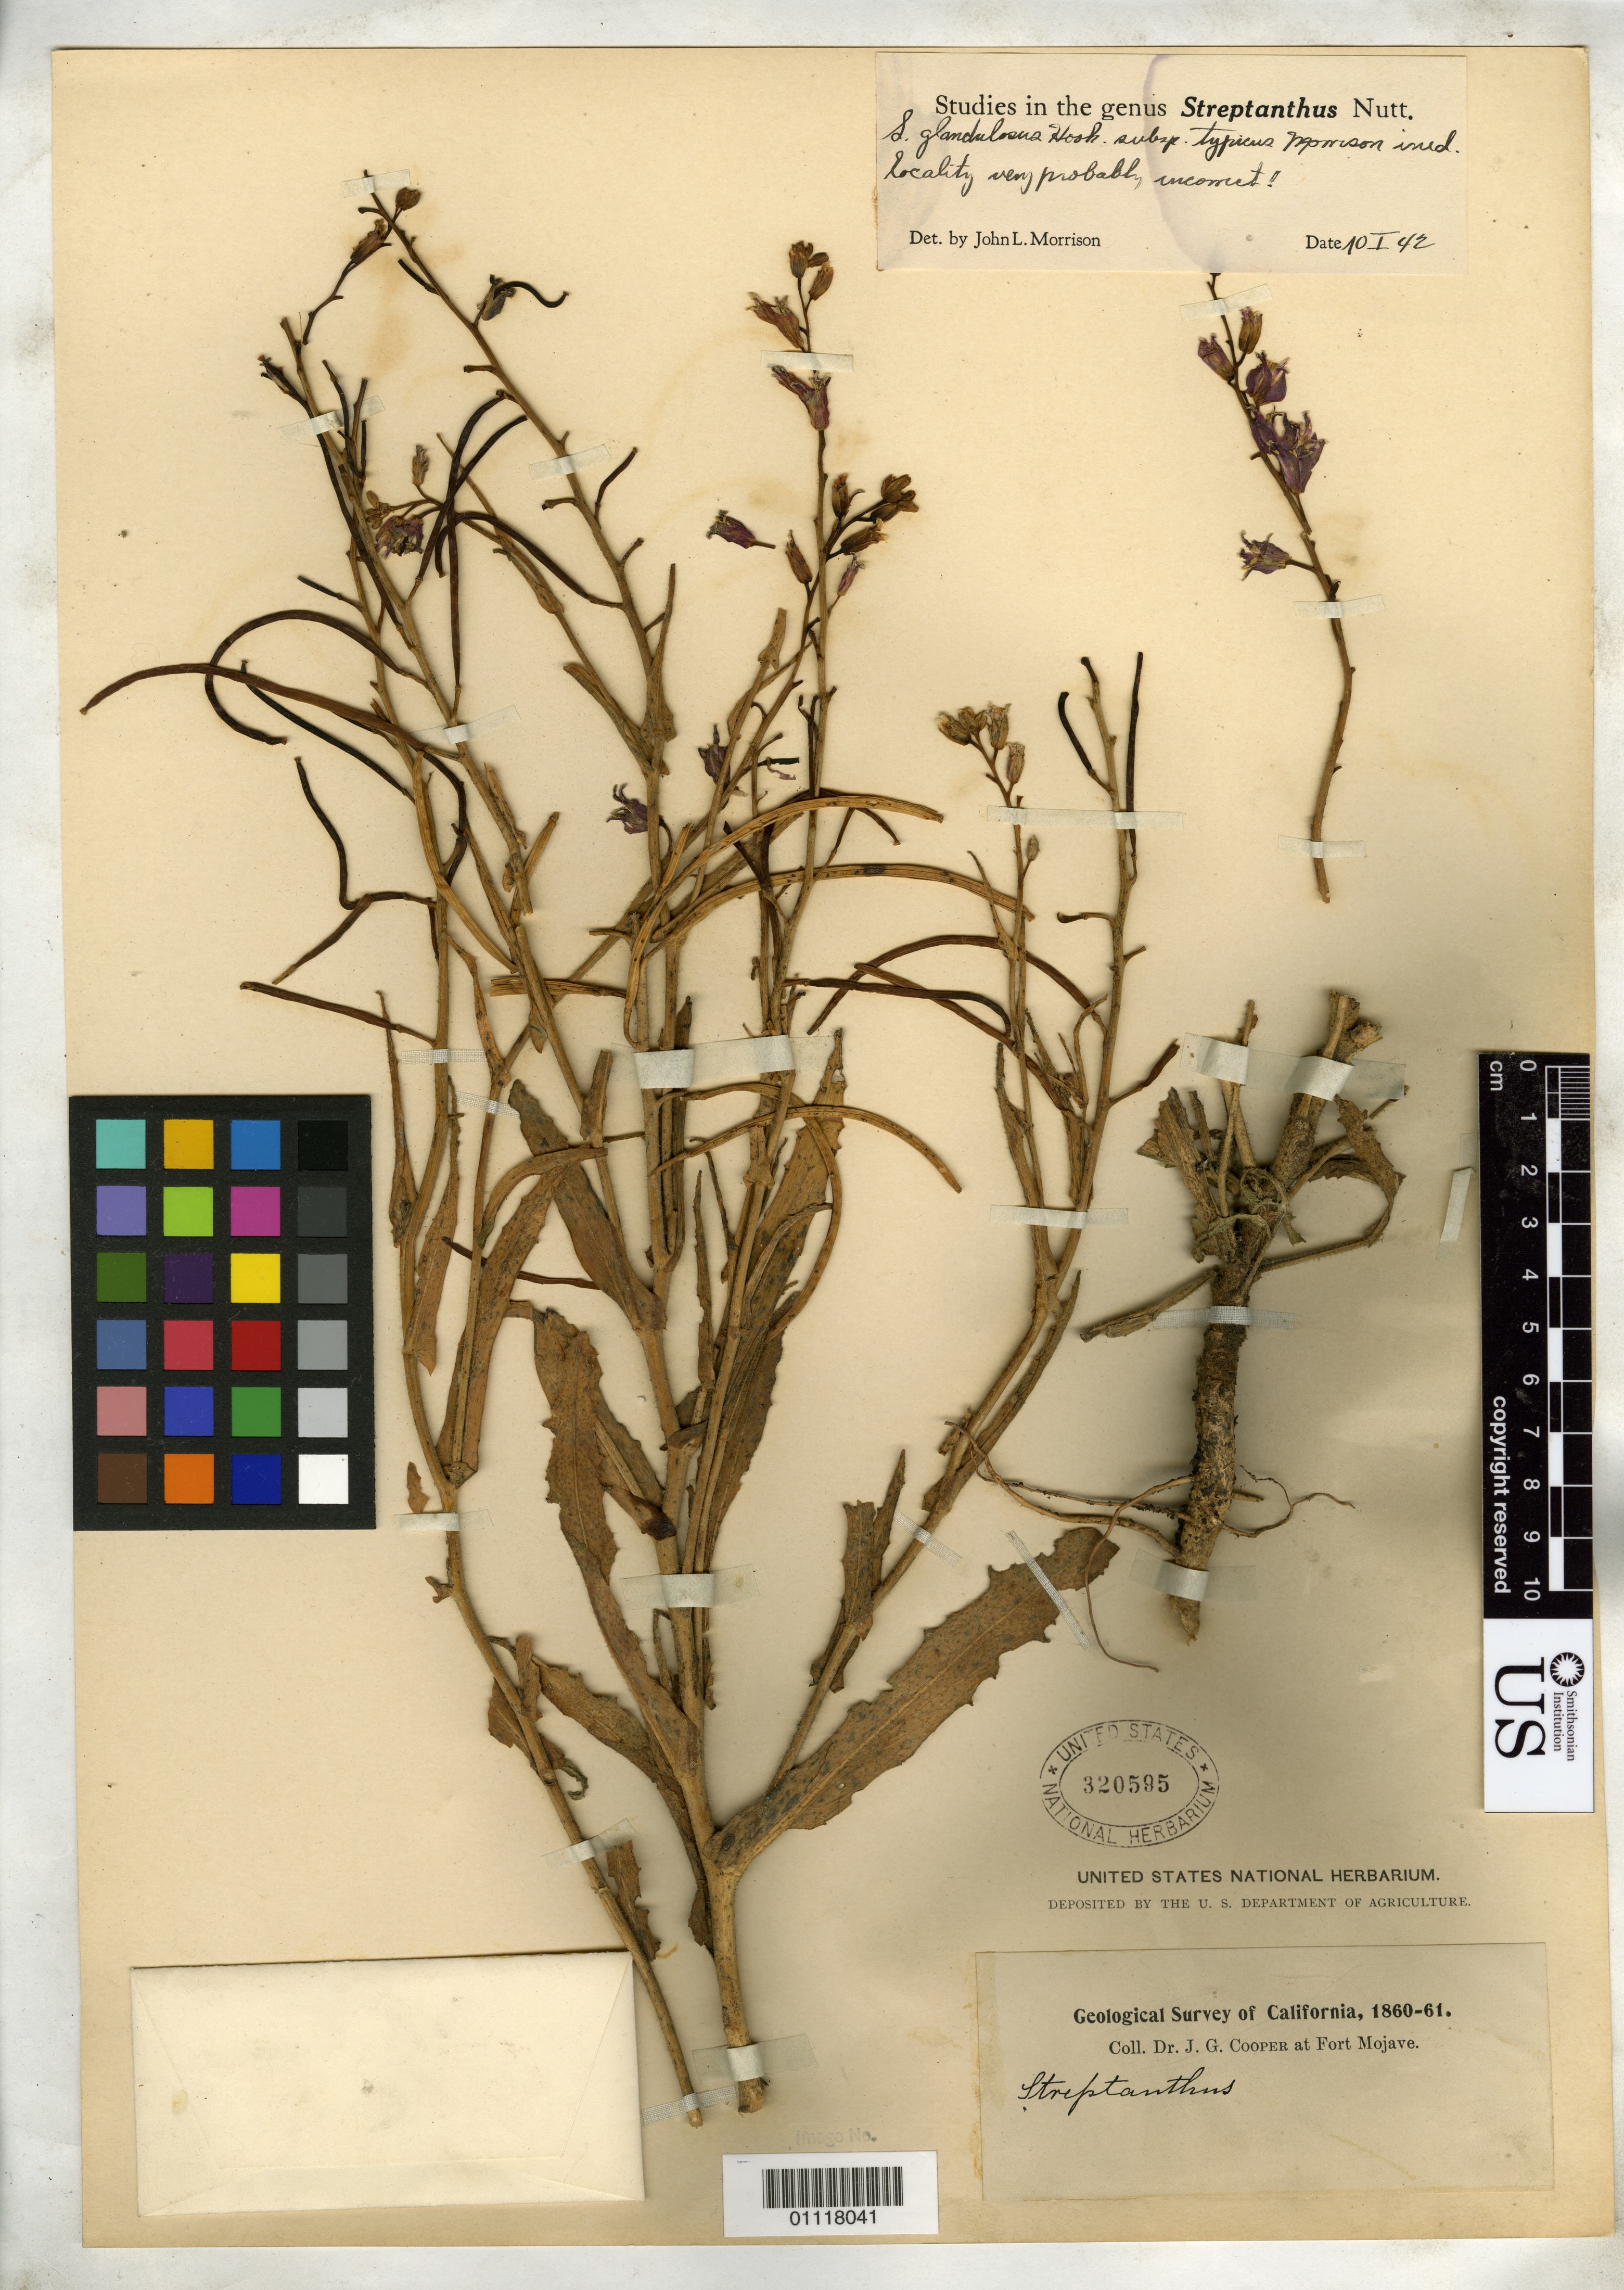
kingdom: Plantae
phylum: Tracheophyta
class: Magnoliopsida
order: Brassicales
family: Brassicaceae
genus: Streptanthus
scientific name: Streptanthus glandulosus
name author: Hook.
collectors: J. G. Cooper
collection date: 1860/1861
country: United States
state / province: California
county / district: San Bernardino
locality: At Fort Mojave.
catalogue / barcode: US 320595